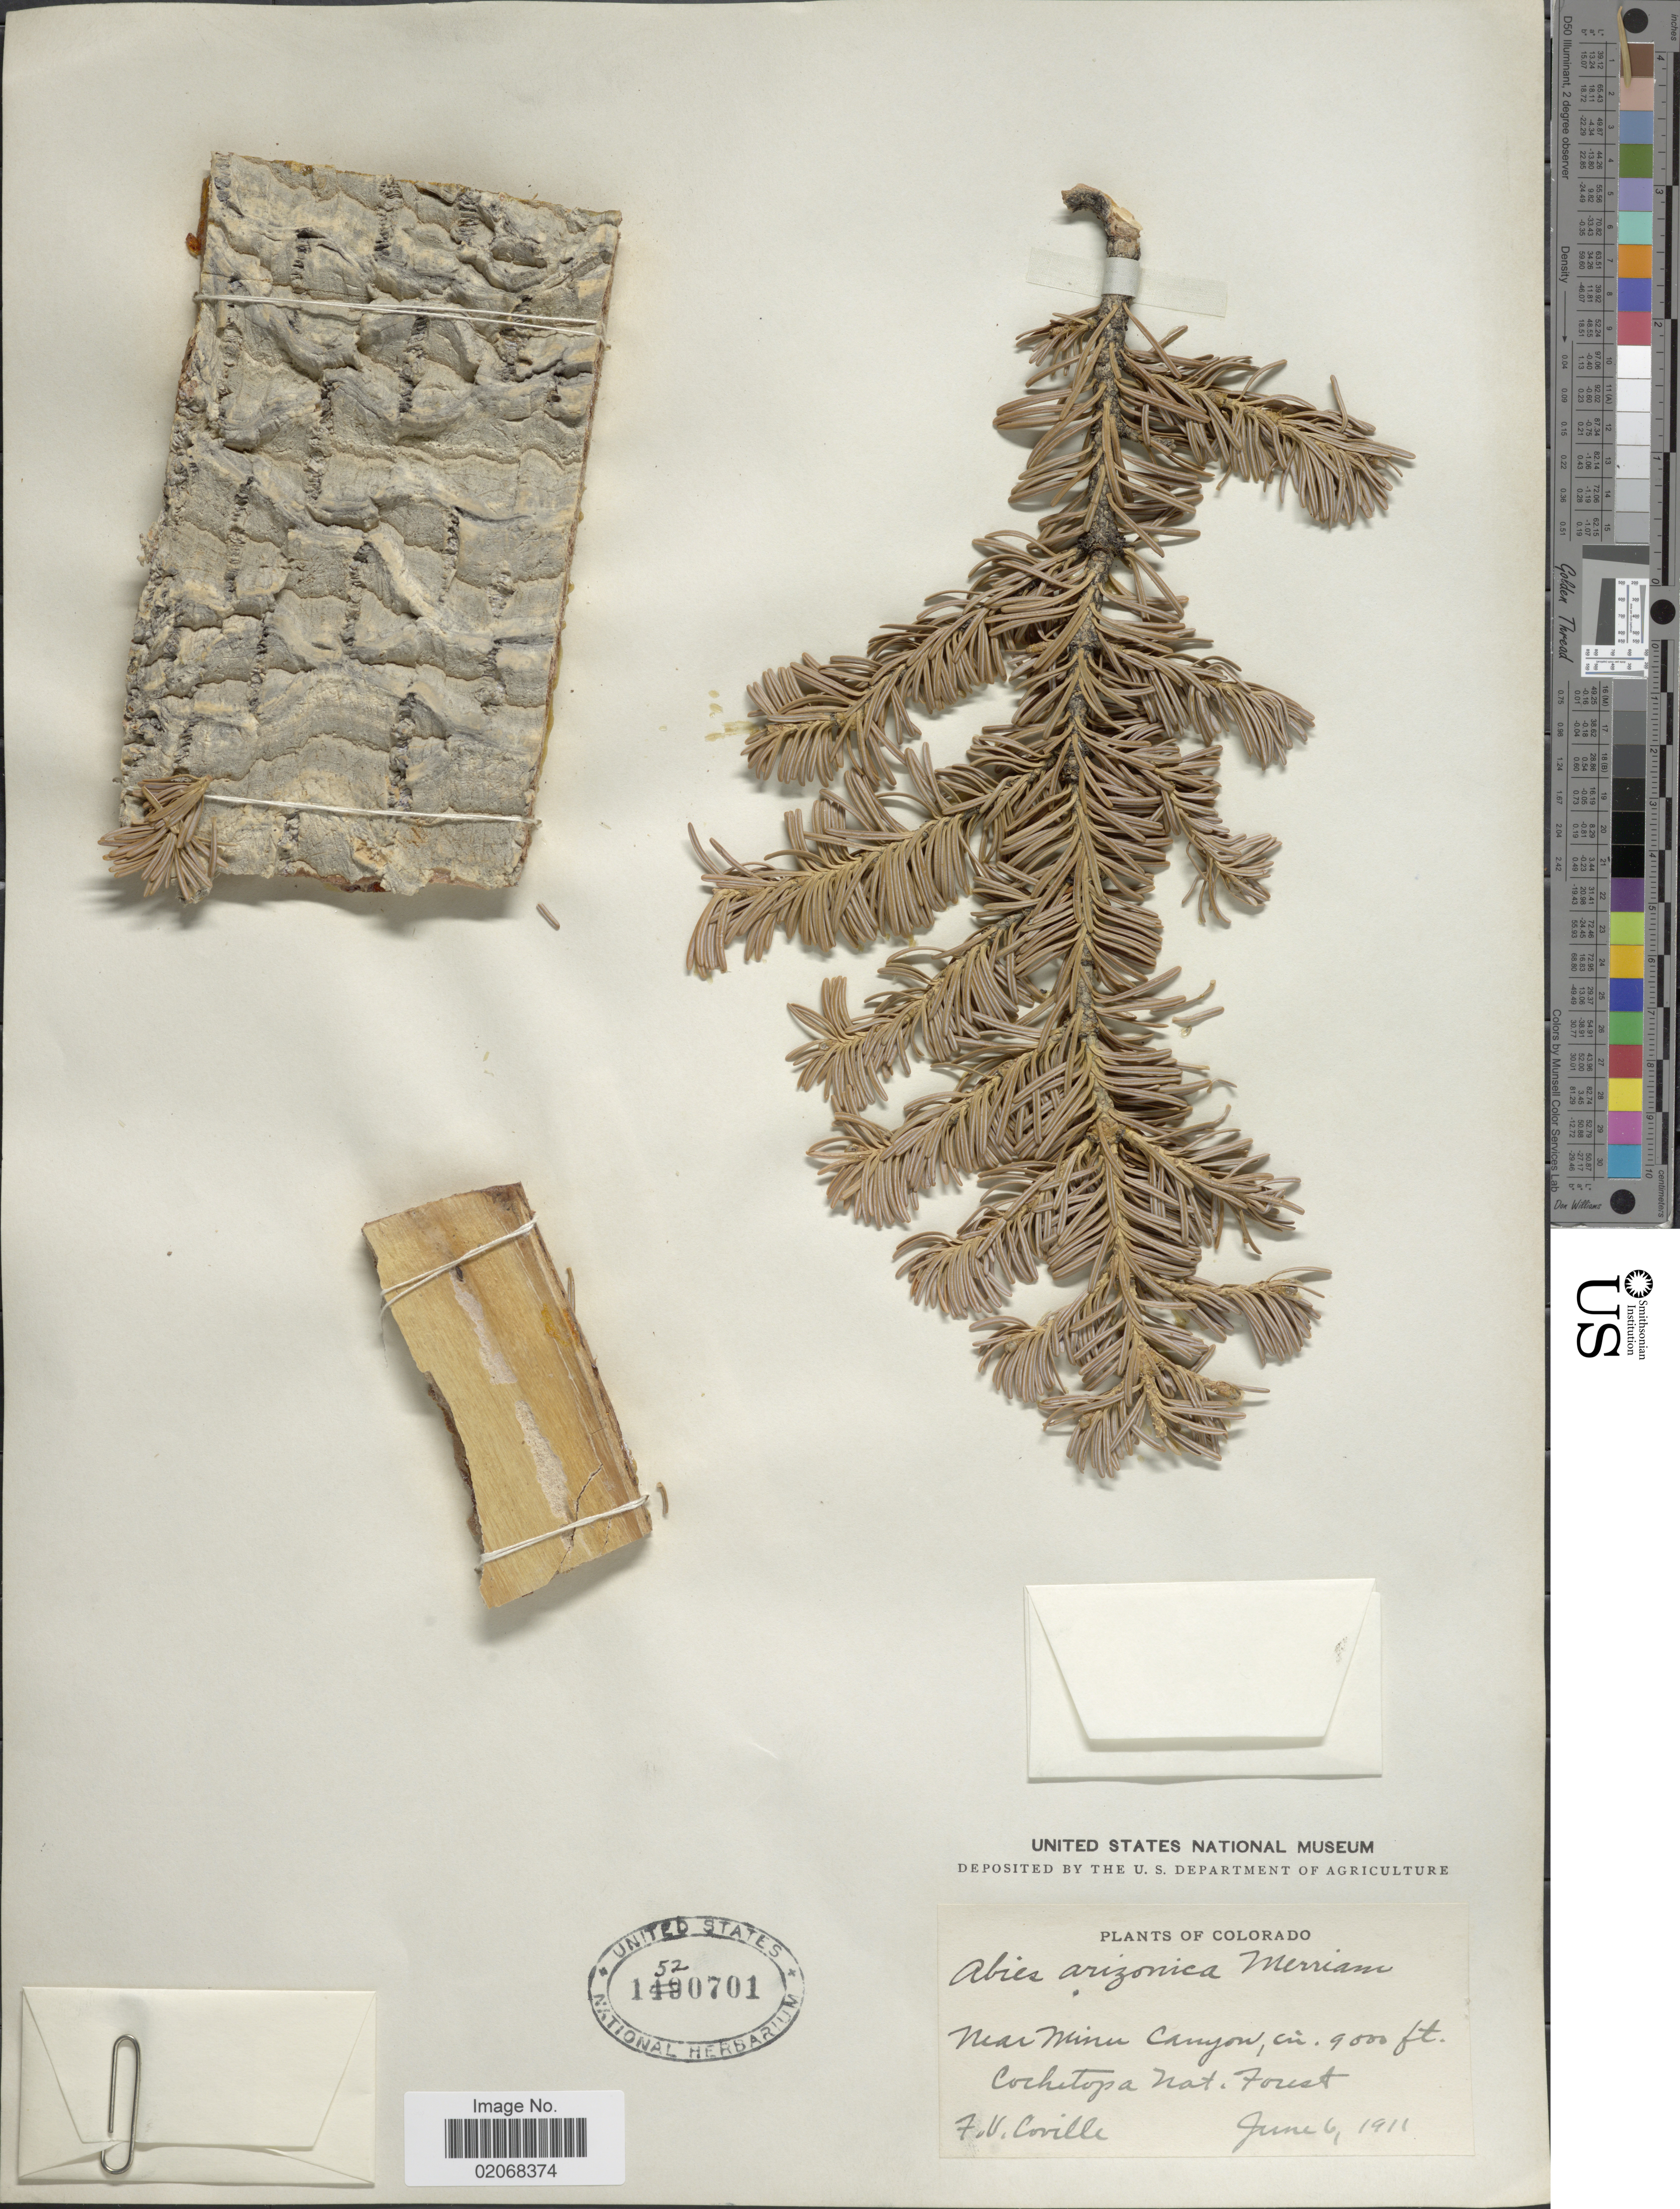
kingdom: Plantae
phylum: Tracheophyta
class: Pinopsida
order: Pinales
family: Pinaceae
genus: Abies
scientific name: Abies lasiocarpa var. arizonica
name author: (Merriam) Lemmon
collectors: F. V. Coville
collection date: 1911-06-06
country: United States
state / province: Colorado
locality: Near Minu Creek Canyon, Cochetopa Nat. Forest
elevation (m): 2743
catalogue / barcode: US 1520701